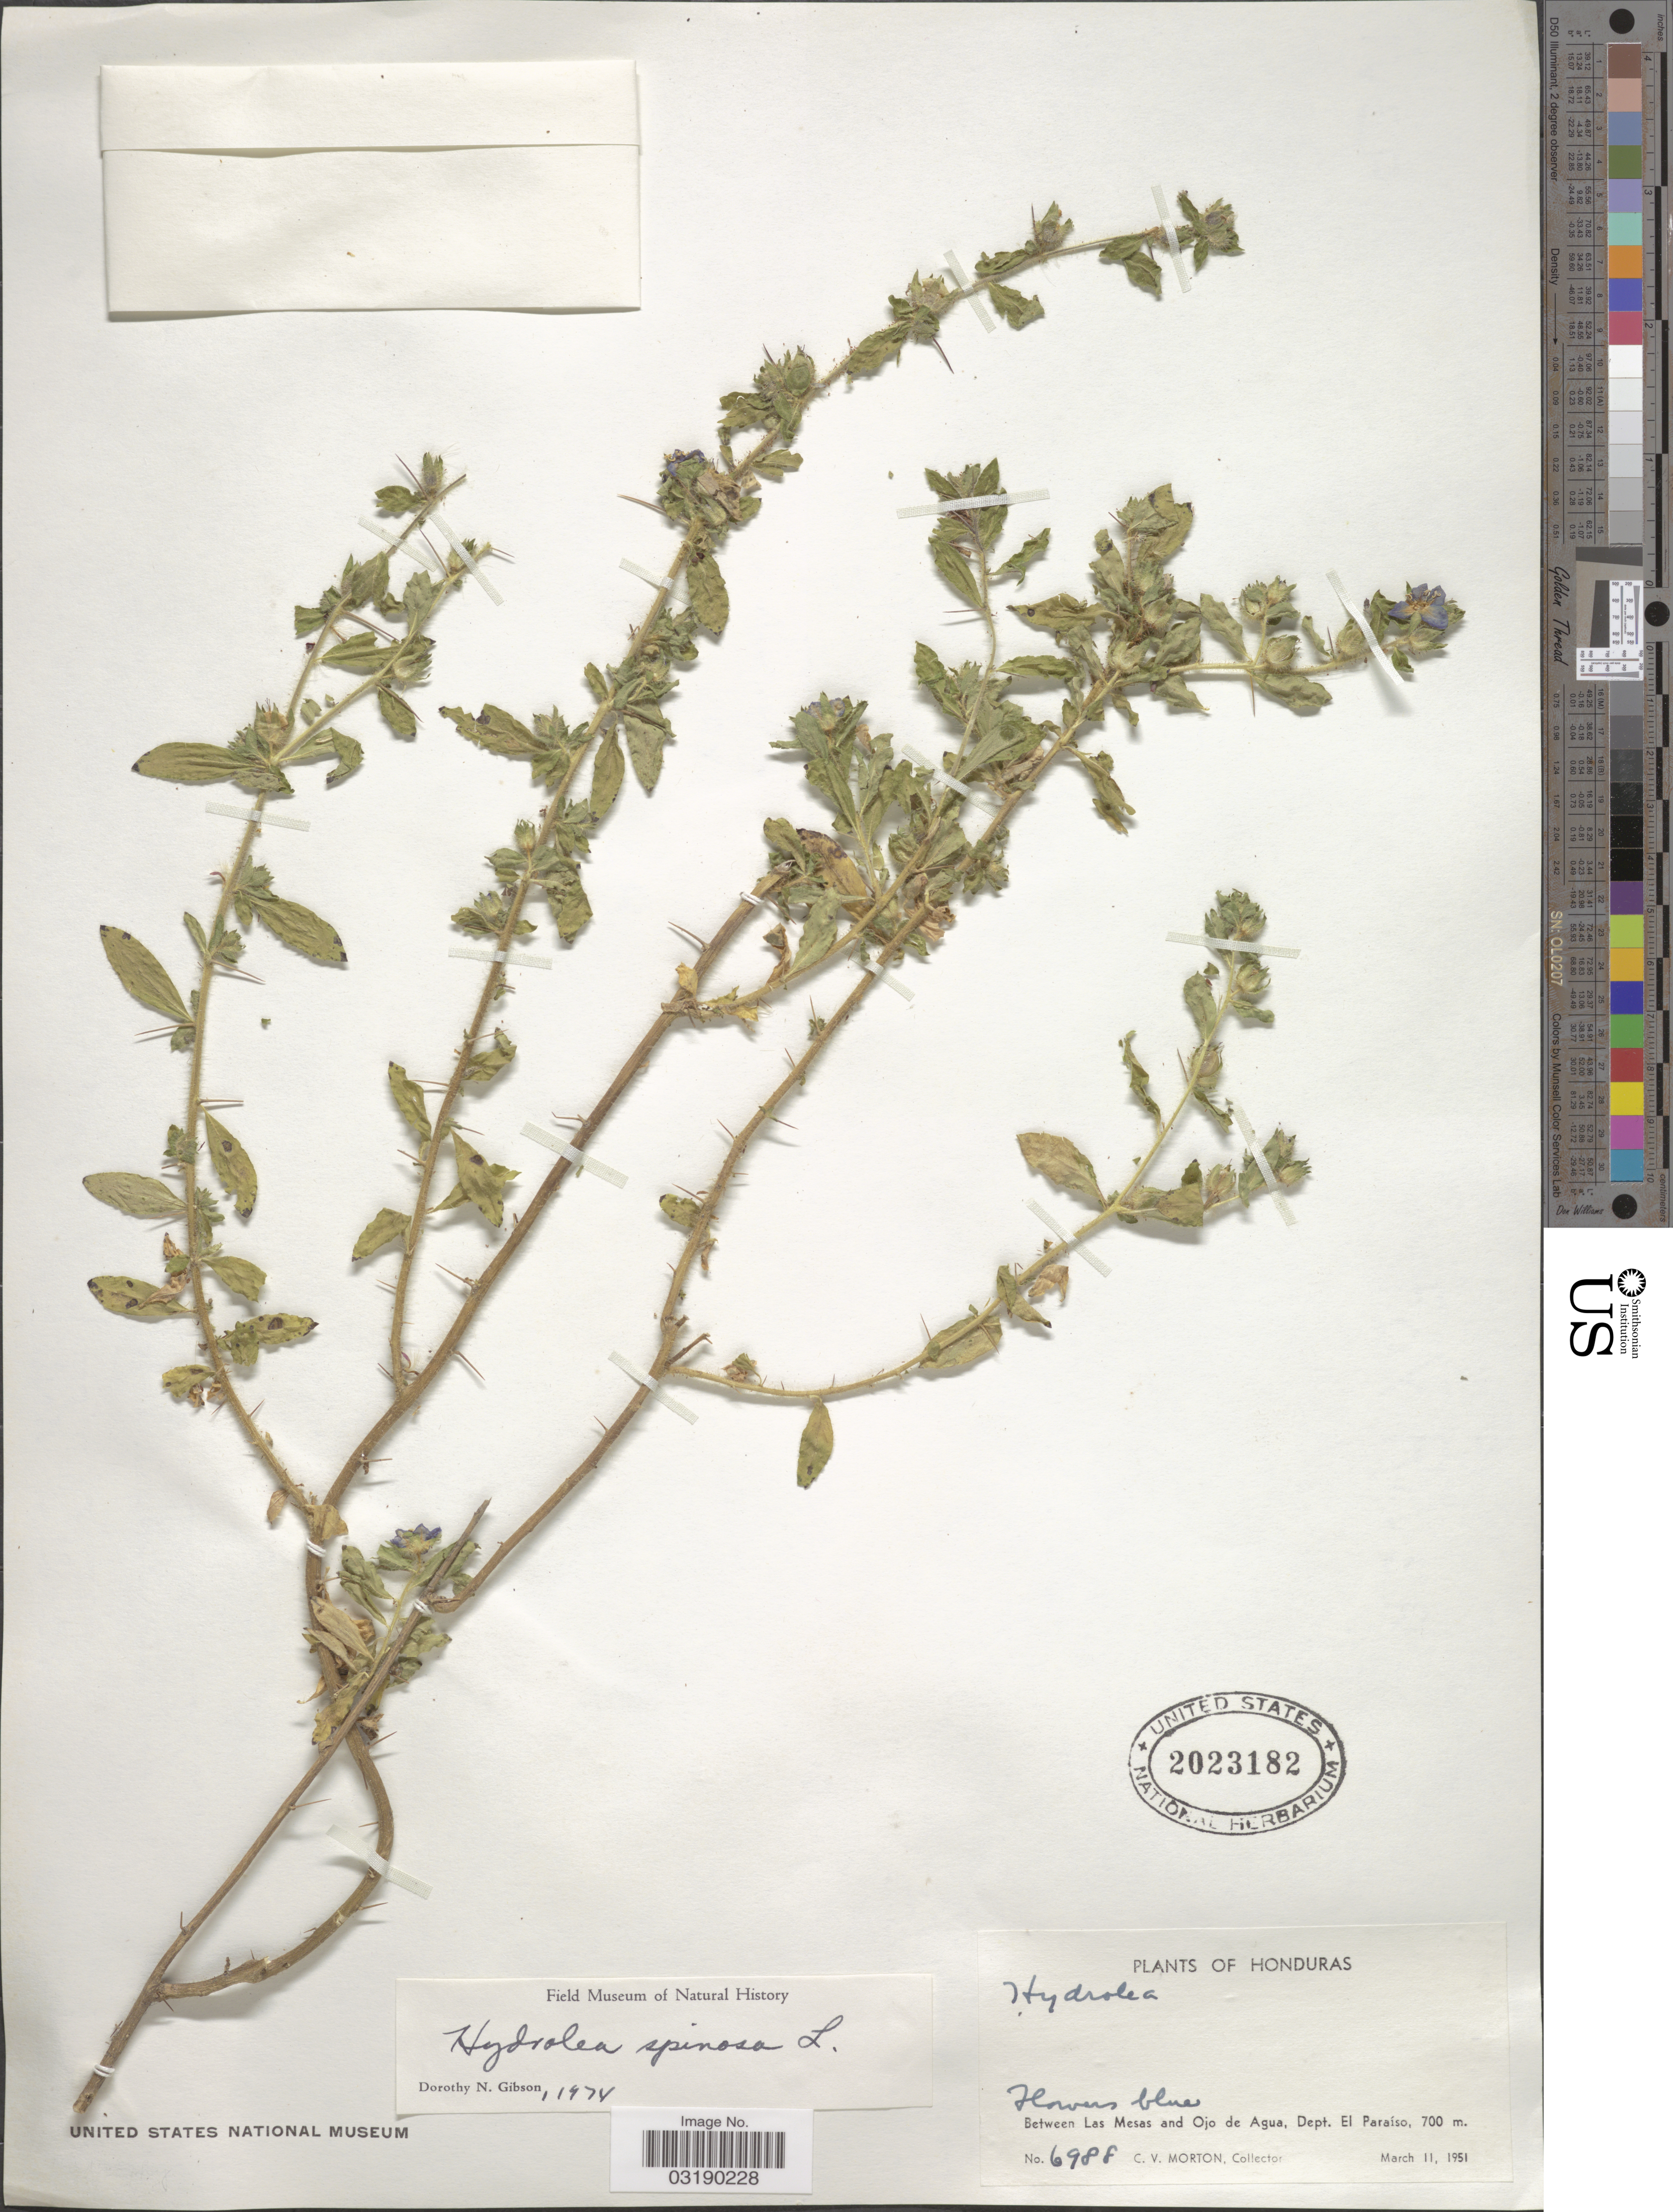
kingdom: Plantae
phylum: Tracheophyta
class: Magnoliopsida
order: Solanales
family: Hydroleaceae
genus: Hydrolea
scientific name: Hydrolea spinosa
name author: L.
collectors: C. V. Morton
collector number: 6988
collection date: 1951-03-11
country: Honduras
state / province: El Paraíso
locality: Between Las Mesas and Ojo de Agua. Dept. El Paraíso.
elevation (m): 700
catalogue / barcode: US 2023182